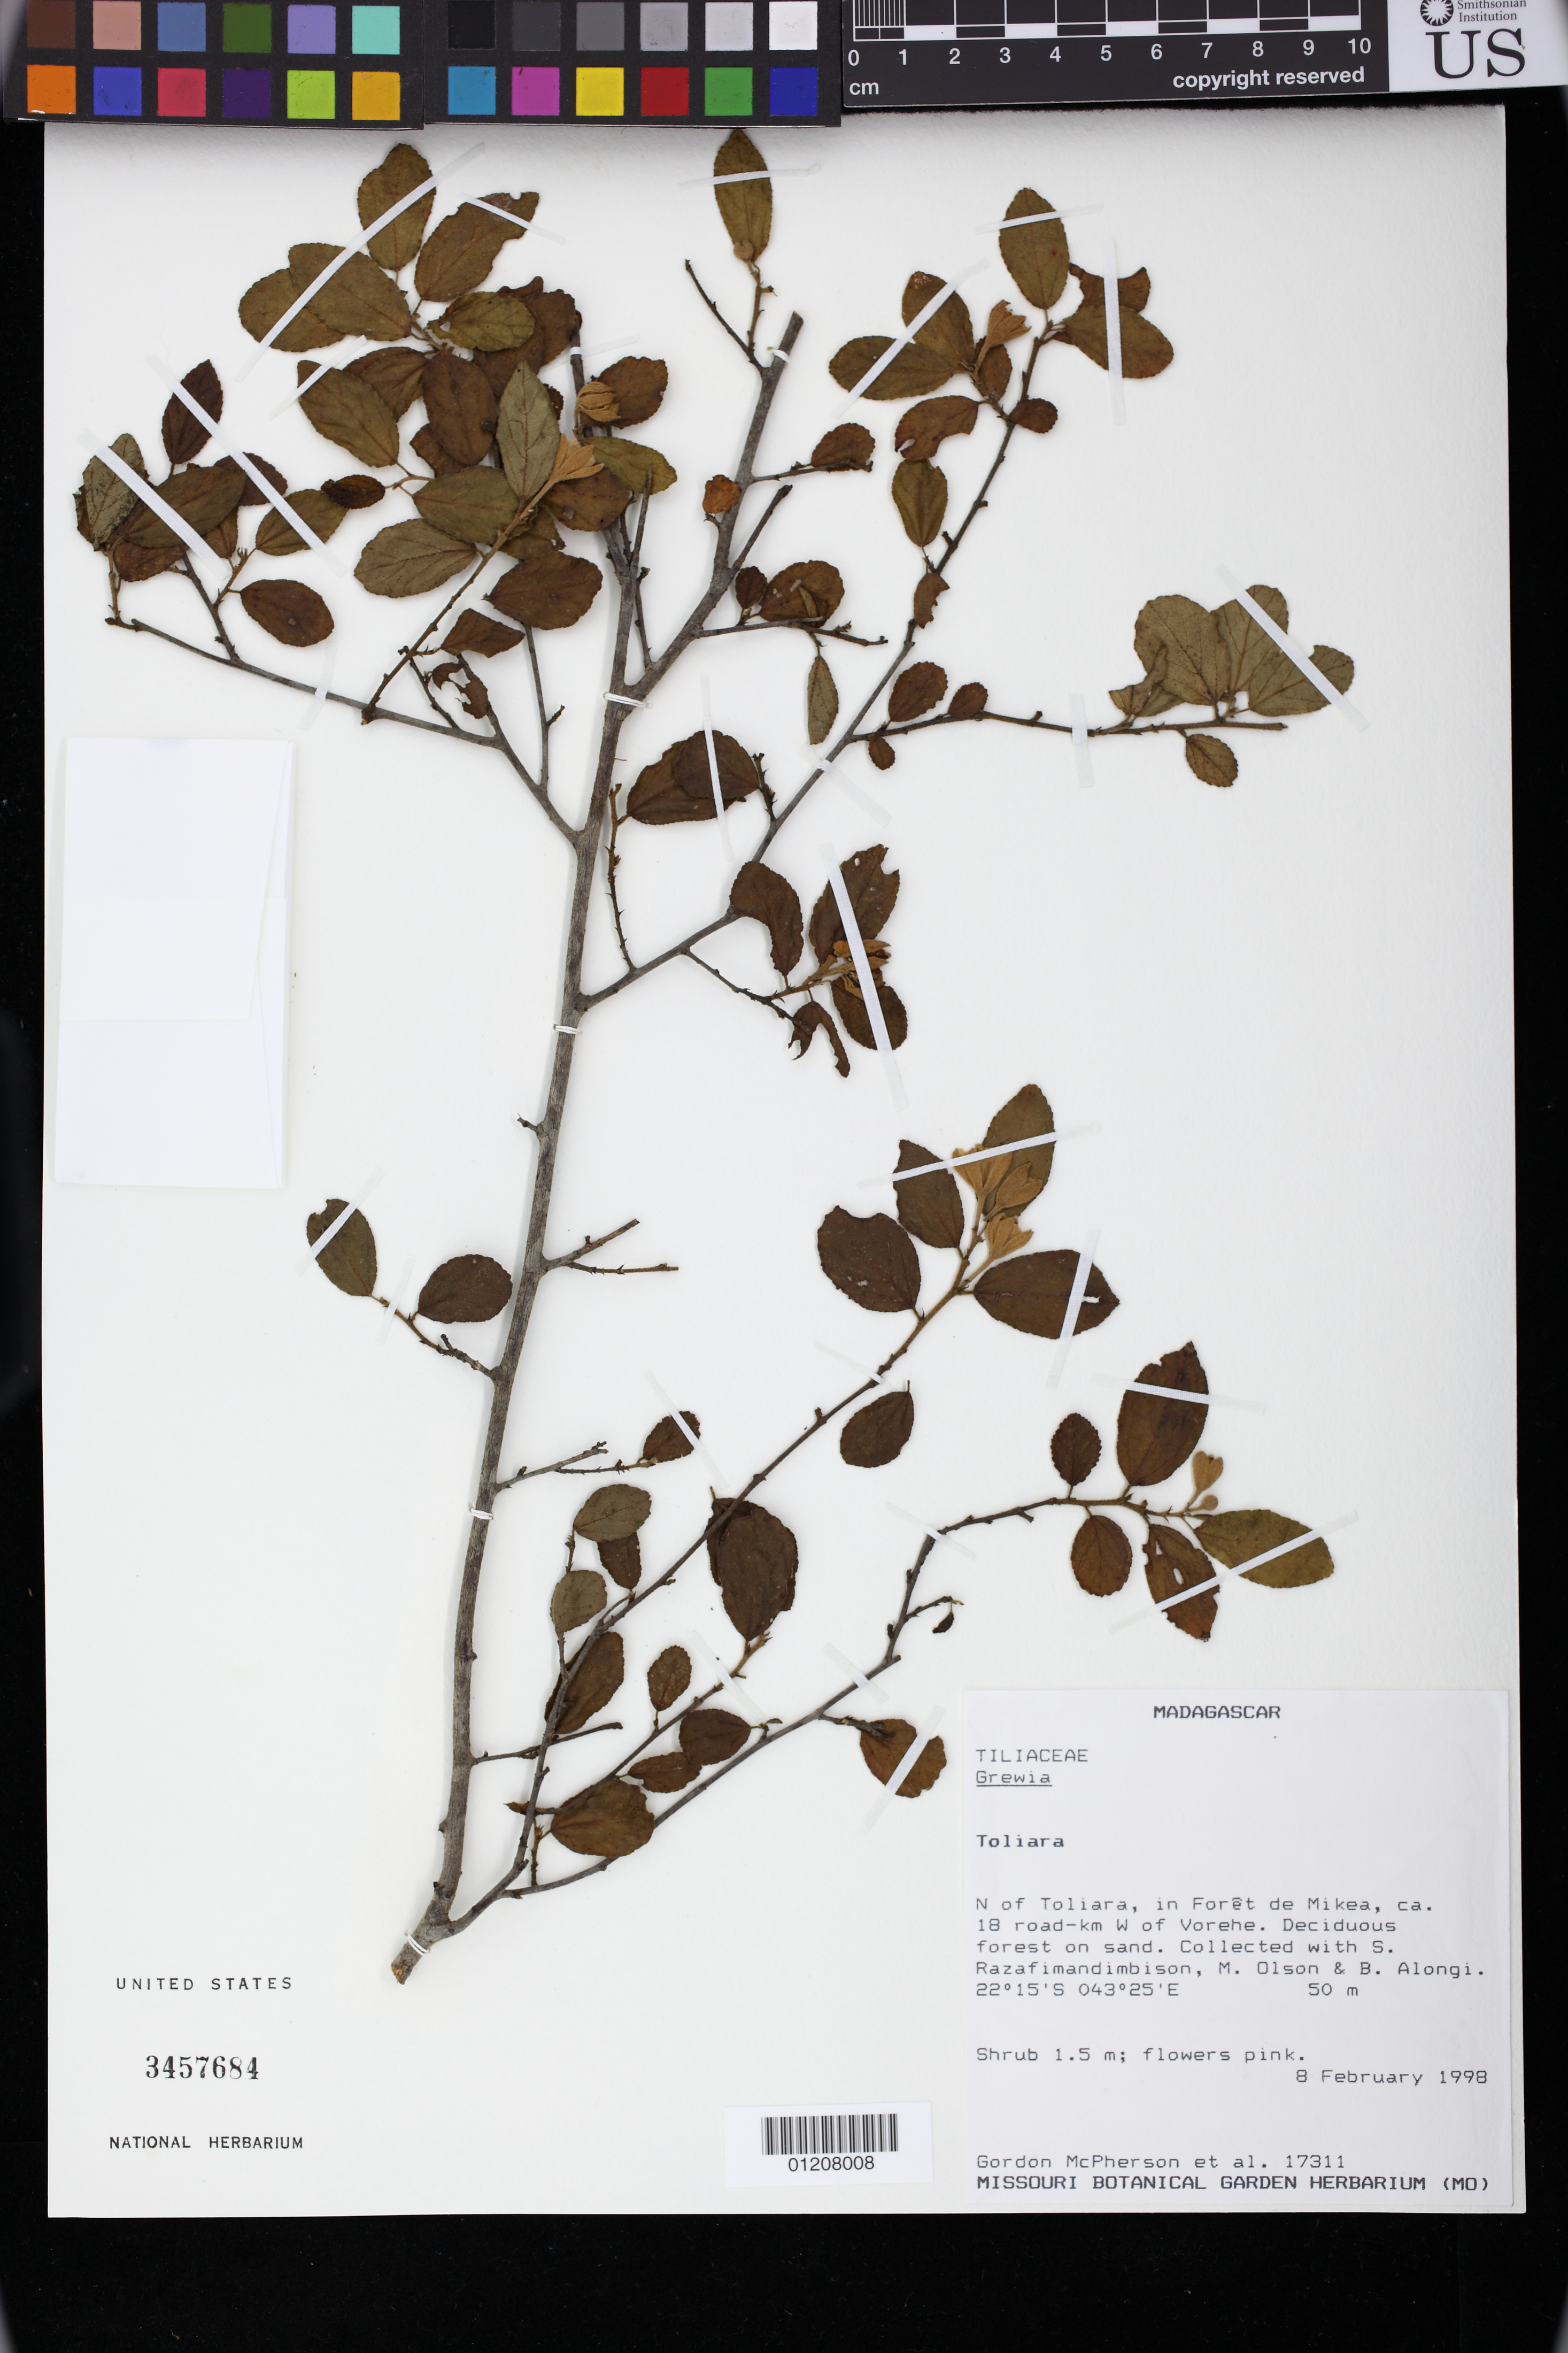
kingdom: Plantae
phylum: Tracheophyta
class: Magnoliopsida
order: Malvales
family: Malvaceae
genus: Grewia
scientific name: Grewia sp.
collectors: G. D. McPherson, S. Razafimandimbison, M. Olson & B. Alongi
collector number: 17311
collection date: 1998-02-08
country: Madagascar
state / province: Atsimo-Andrefana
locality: Toliara: N of Toliara, in Foret de Mikea, ca. 18 road-km W of Vorehe. Deciduous forest on sand.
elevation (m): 50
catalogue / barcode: US 3457684